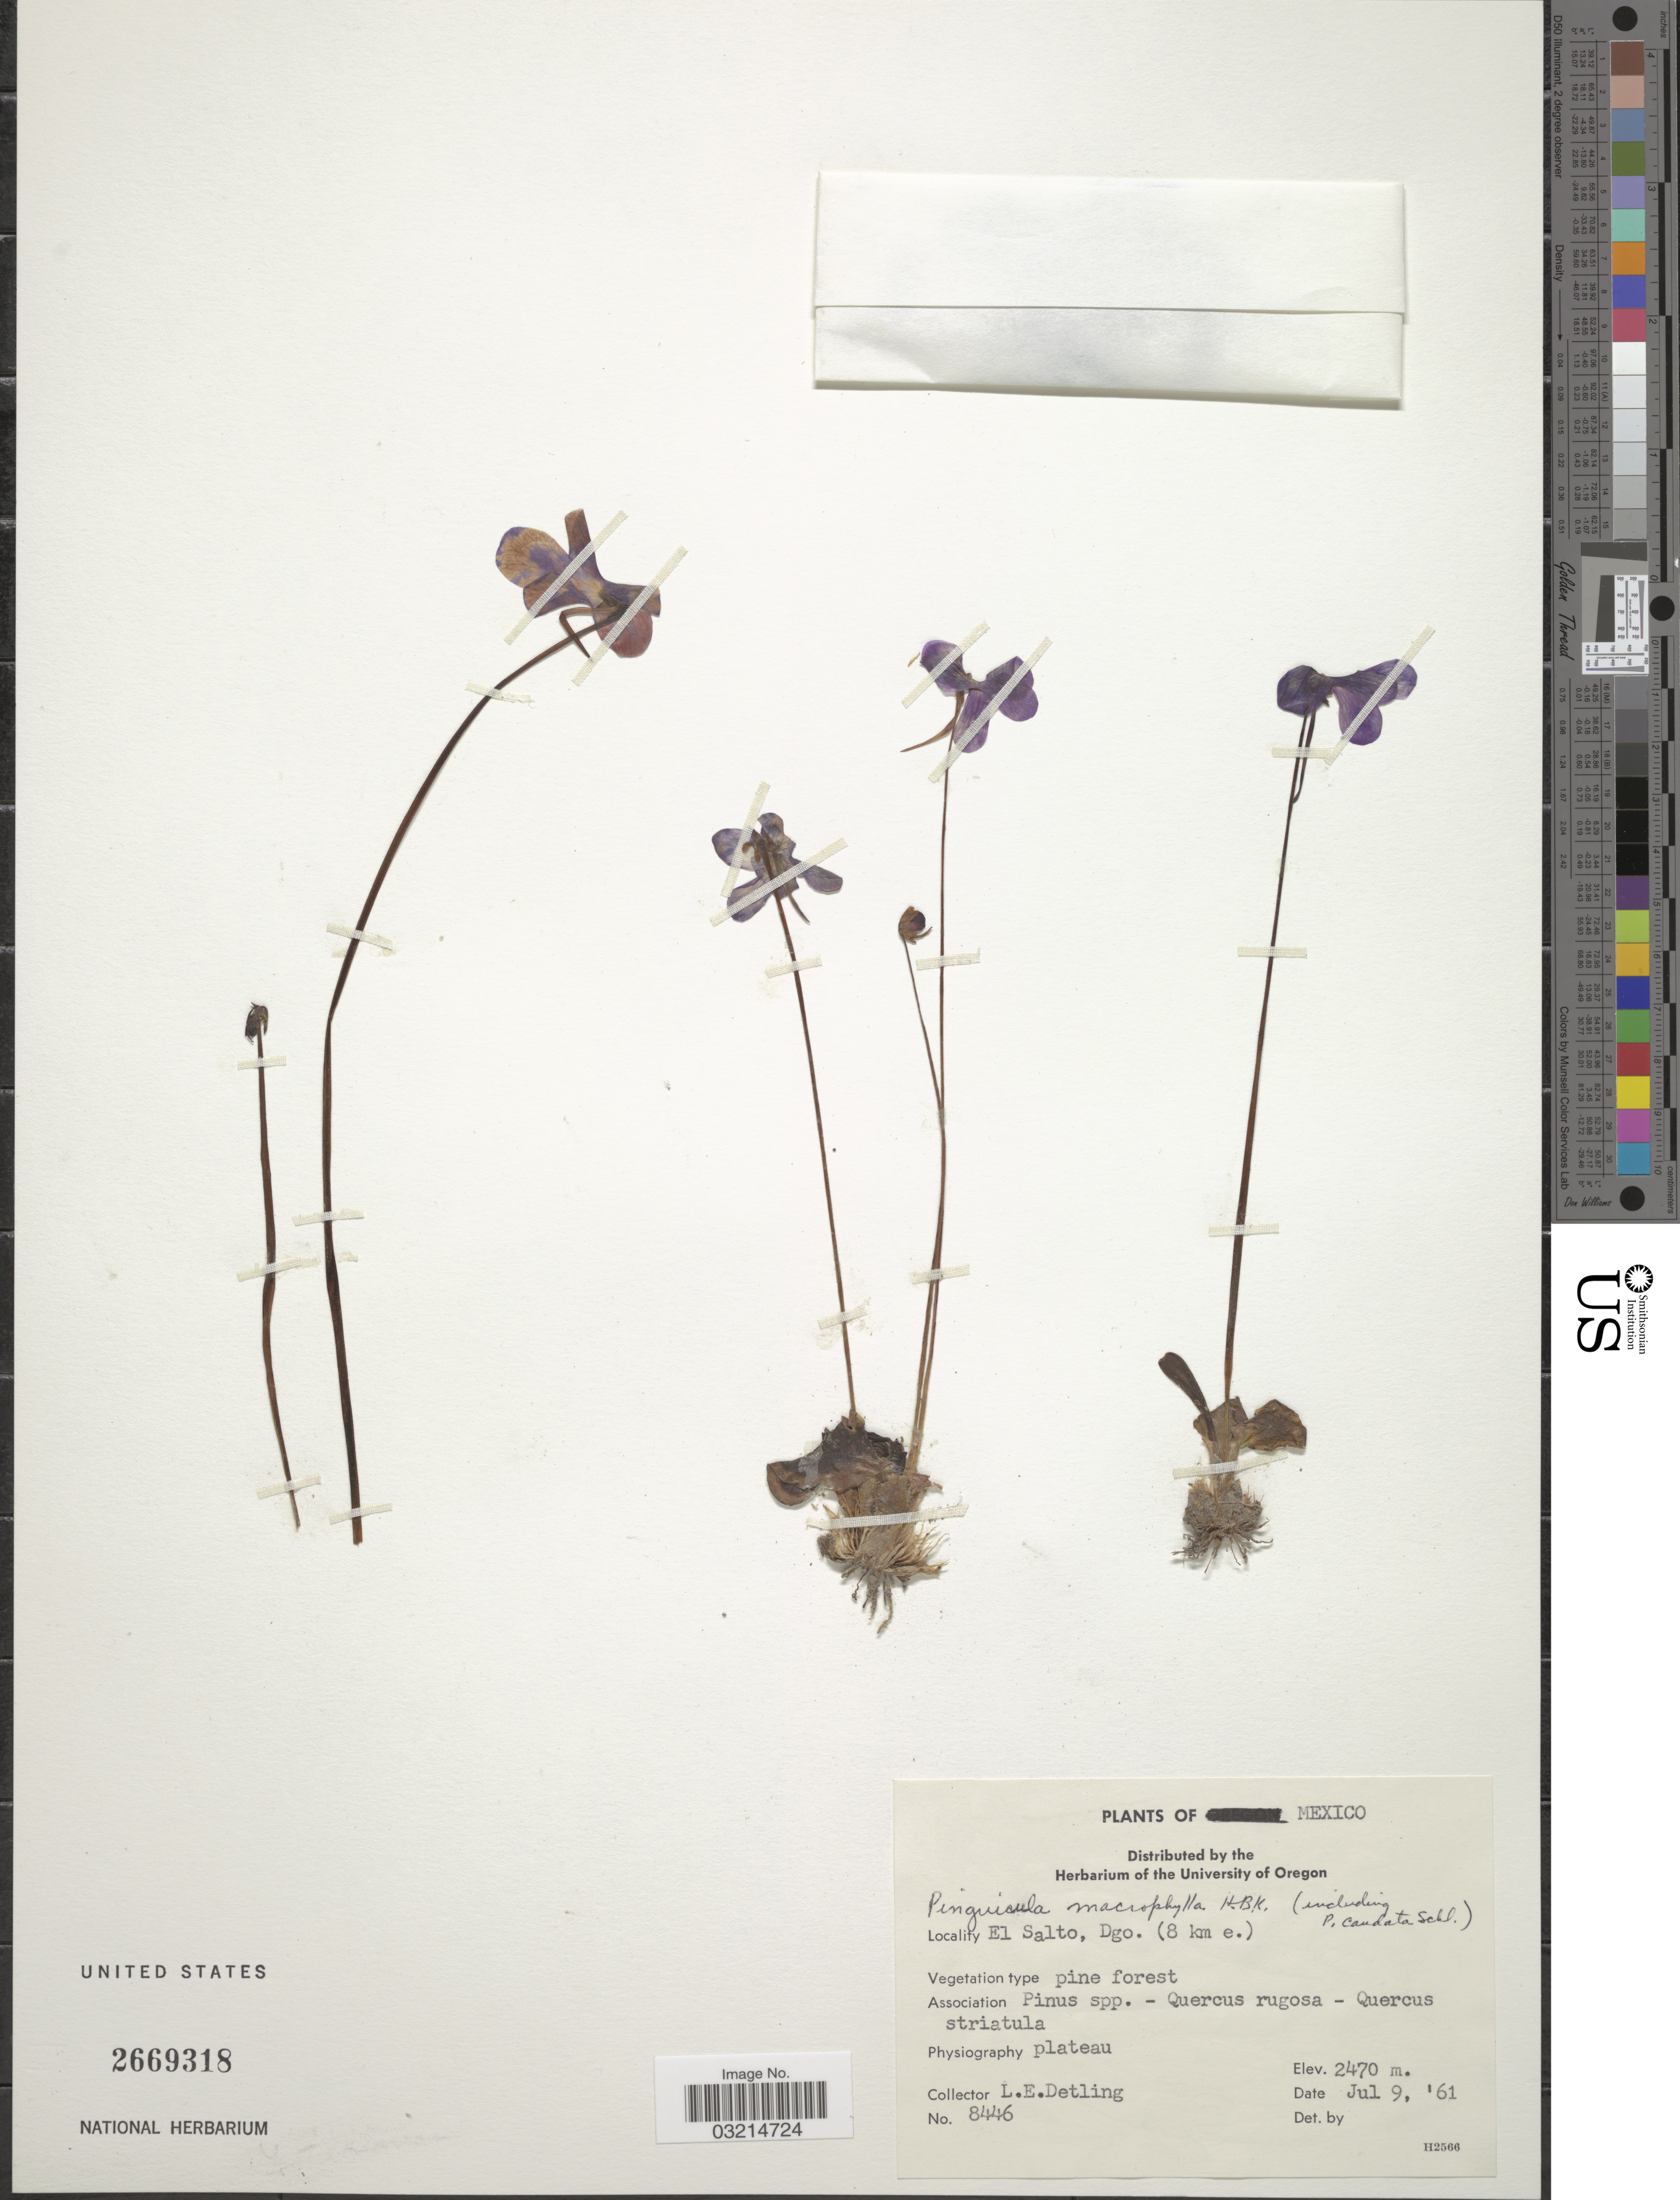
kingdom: Plantae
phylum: Tracheophyta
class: Magnoliopsida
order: Lamiales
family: Lentibulariaceae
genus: Pinguicula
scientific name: Pinguicula macrophylla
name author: Kunth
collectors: L. E. Detling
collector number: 8446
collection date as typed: Transcribed d/m/y: 9/7/61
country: Mexico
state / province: Durango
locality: El Salto, Dgo. (8 km e.).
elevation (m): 2470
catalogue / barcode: US 2669318